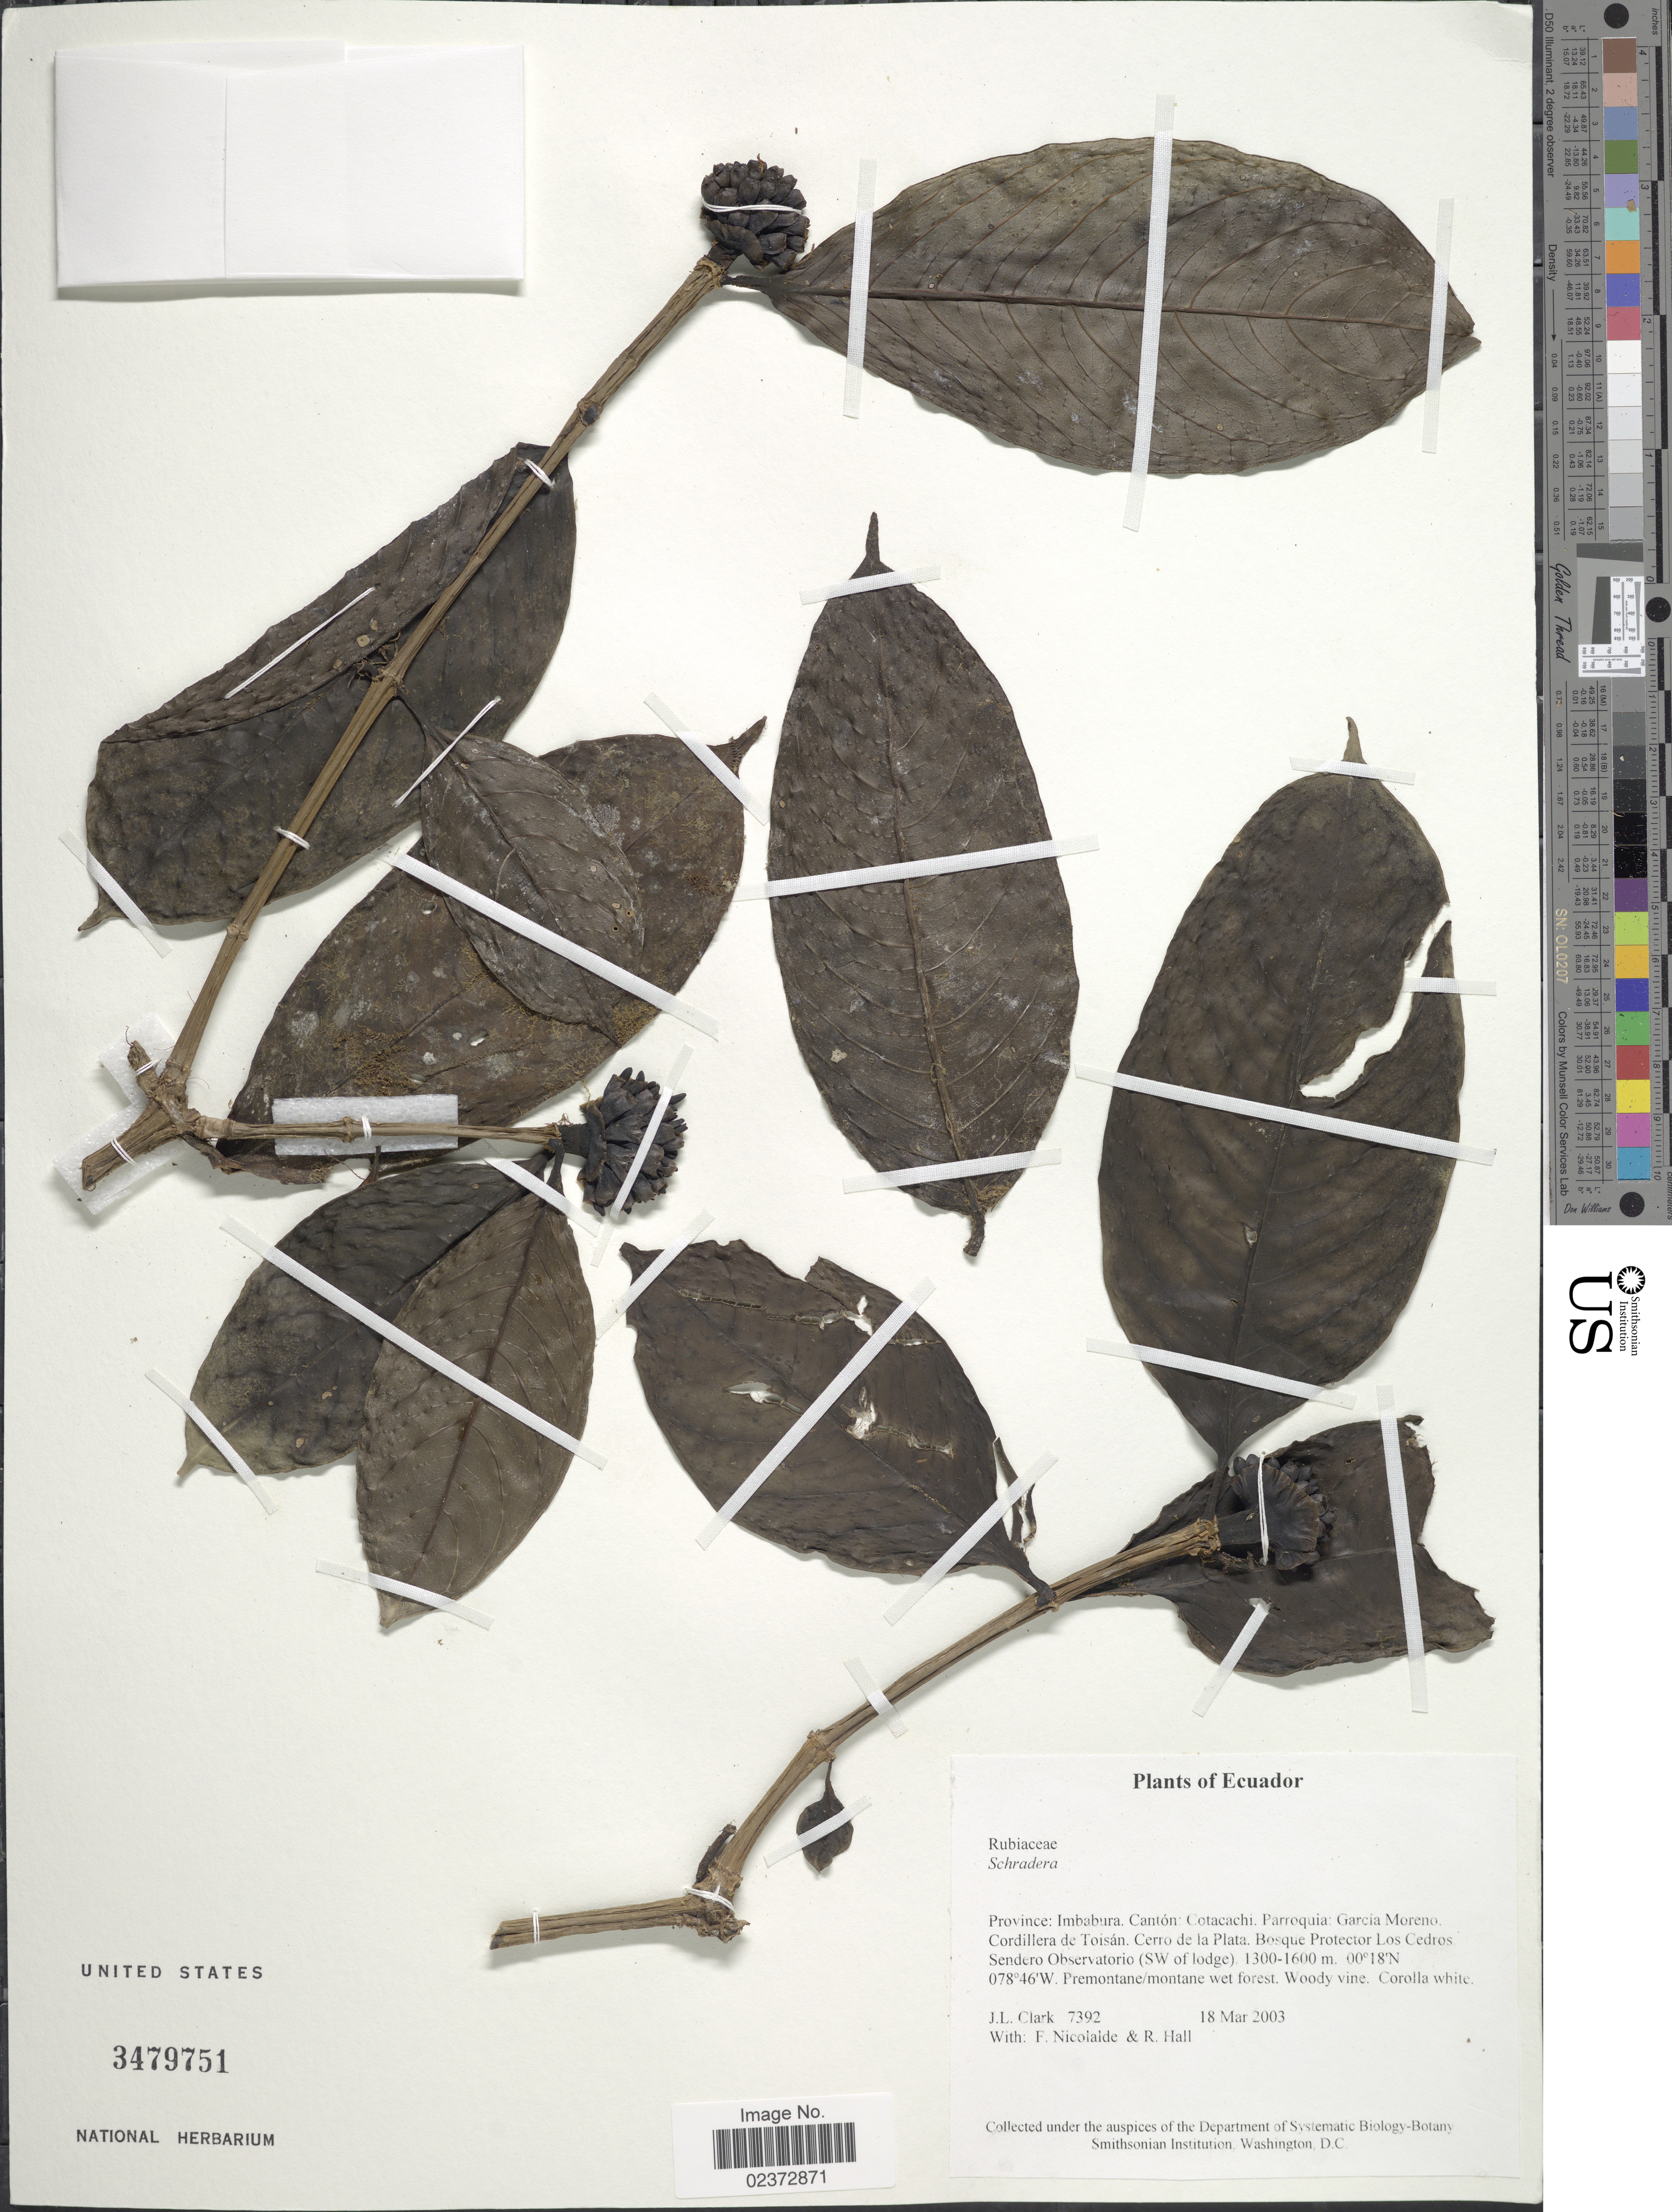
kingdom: Plantae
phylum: Tracheophyta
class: Magnoliopsida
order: Gentianales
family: Rubiaceae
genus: Schradera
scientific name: Schradera sp.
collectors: J. L. Clark, F. Nicolalde & R. Hall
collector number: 7392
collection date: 2003-03-18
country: Ecuador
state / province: Imbabura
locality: Cantón Cotacachi. Parroquia: Garcia Moreno, Cordillera de Toisán. Cerrod e la Plata. Bosque Protector Los Cedros Sendero Observatorio (SW of lodge) Premontane/montane wet forest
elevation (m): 1300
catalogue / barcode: US 3479751